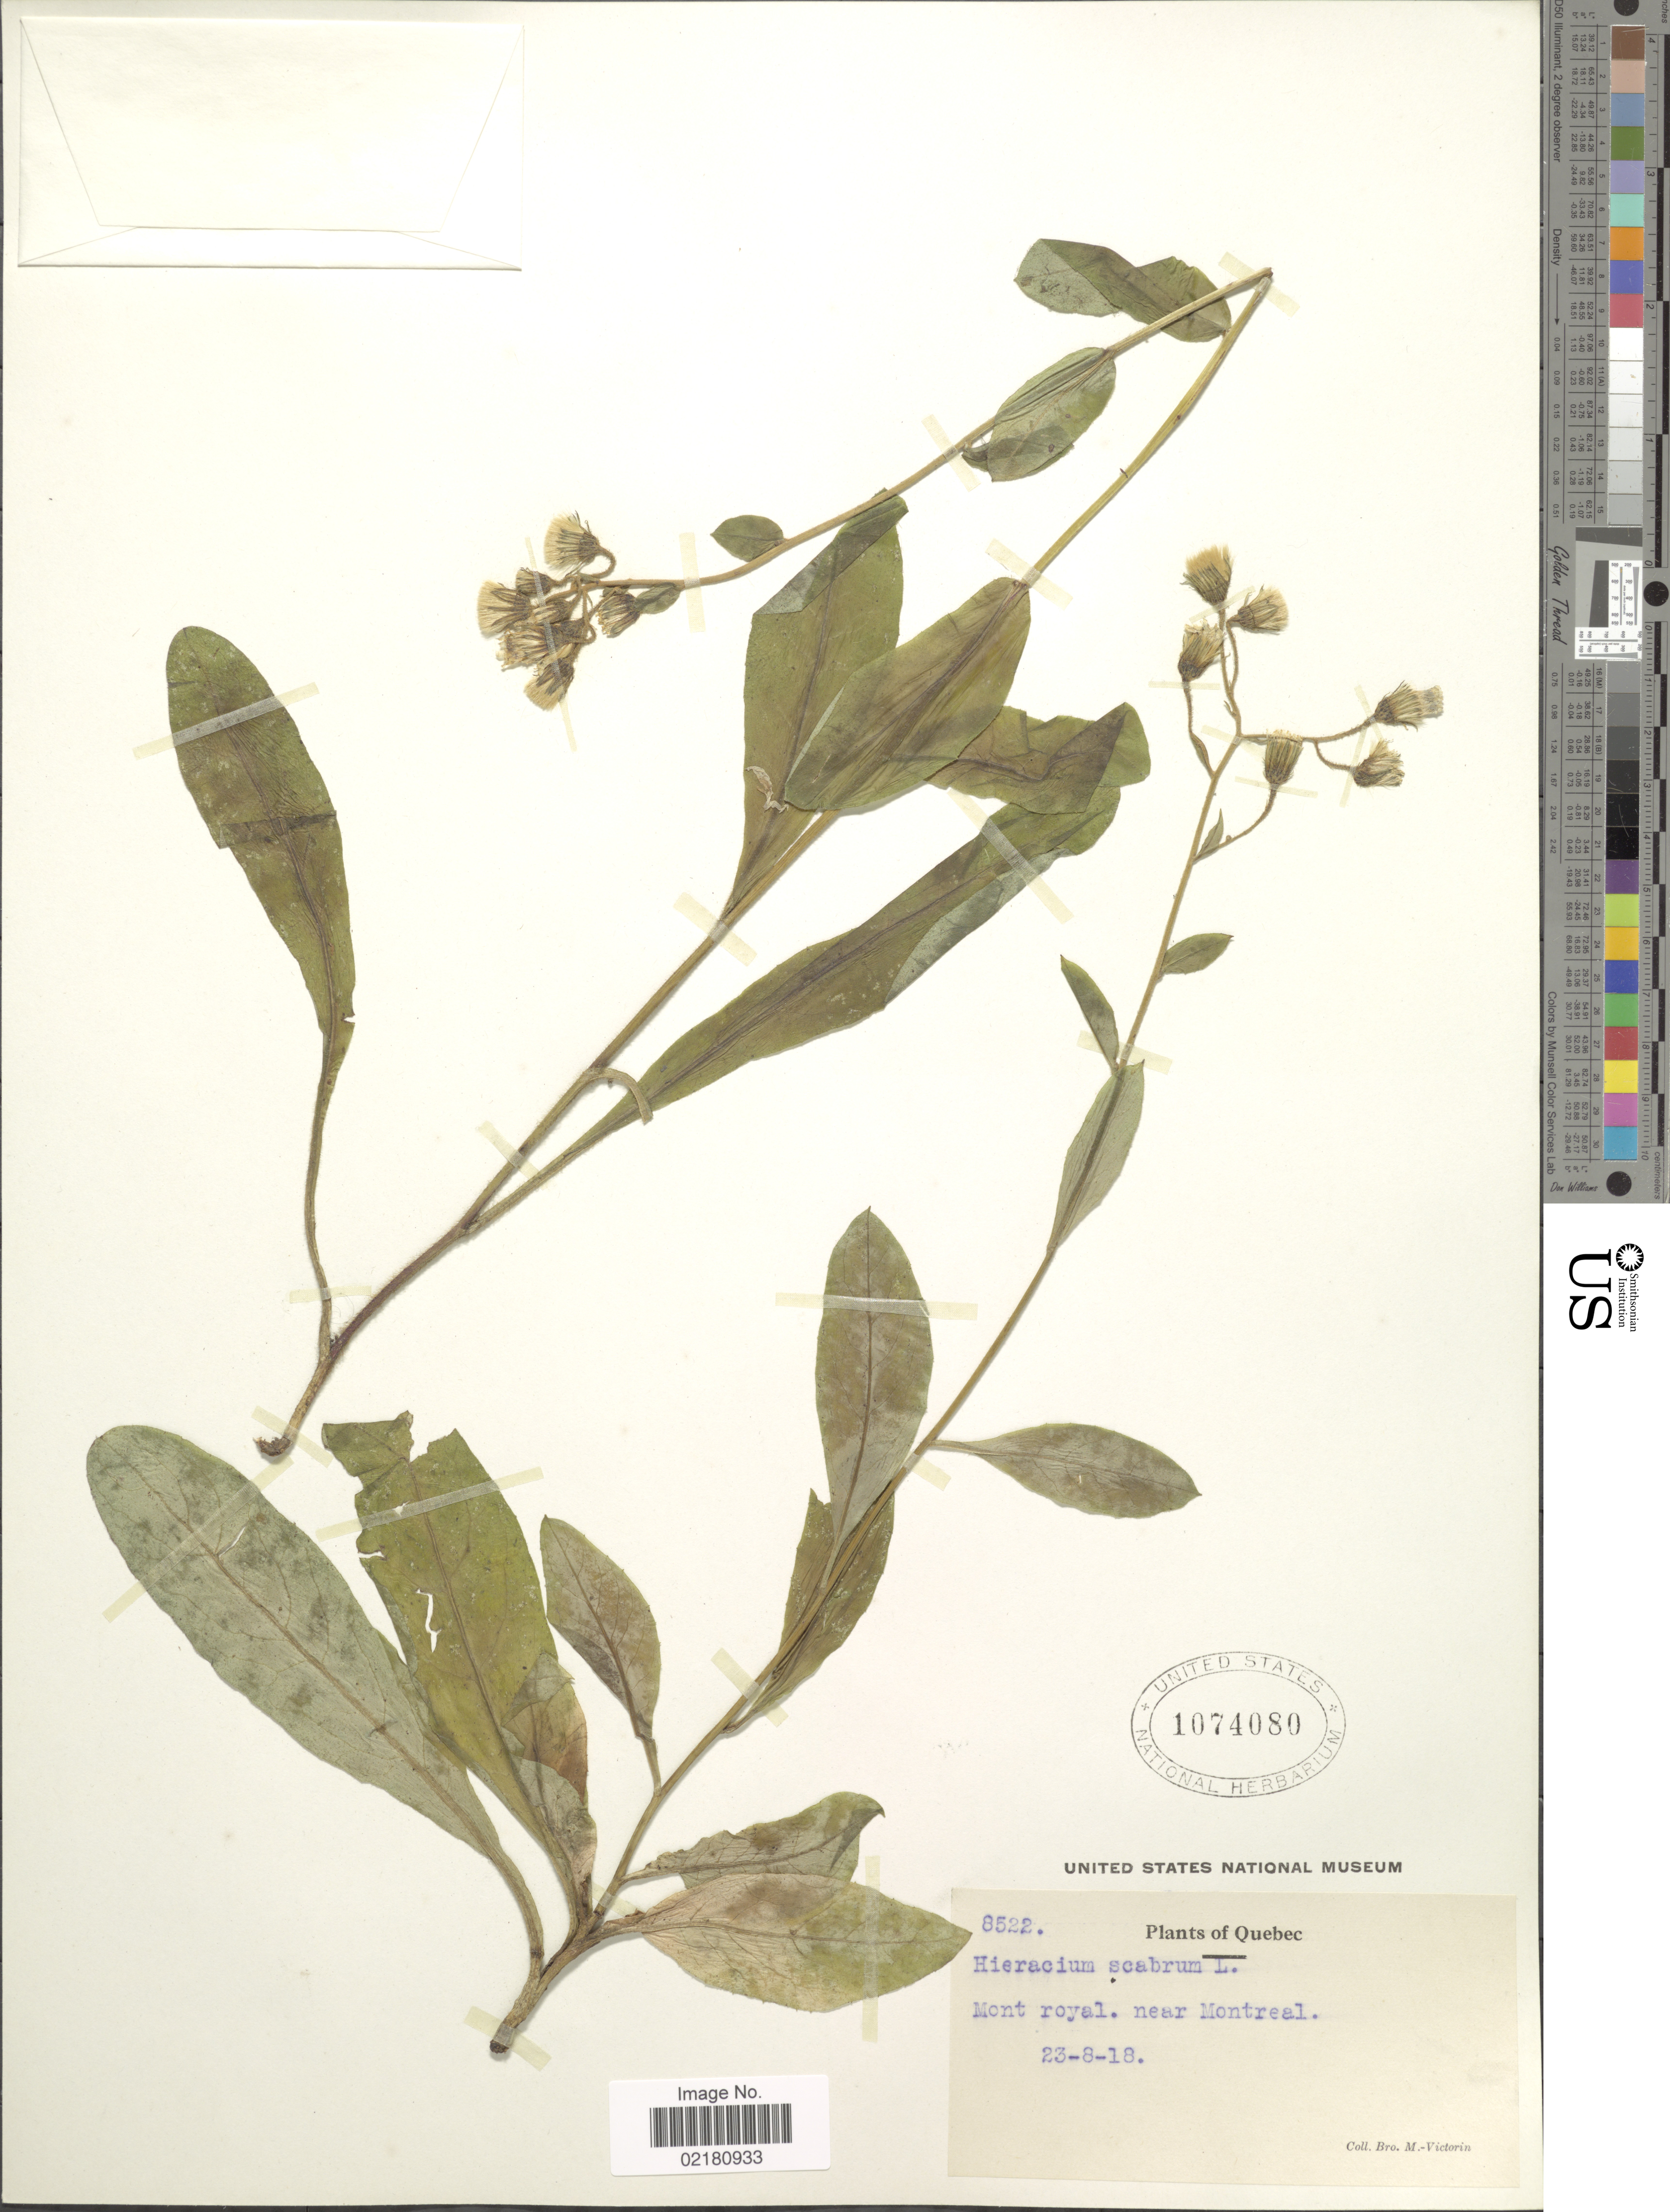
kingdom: Plantae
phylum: Tracheophyta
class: Magnoliopsida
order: Asterales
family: Asteraceae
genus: Pilosella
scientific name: Pilosella verruculata subsp. verruculata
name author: (Link) Soják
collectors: Fr. Marie-Victorin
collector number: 8522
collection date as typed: Transcribed d/m/y: 13/8/18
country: Canada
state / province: Quebec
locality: Mont royal. near Montreal.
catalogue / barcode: US 1074080